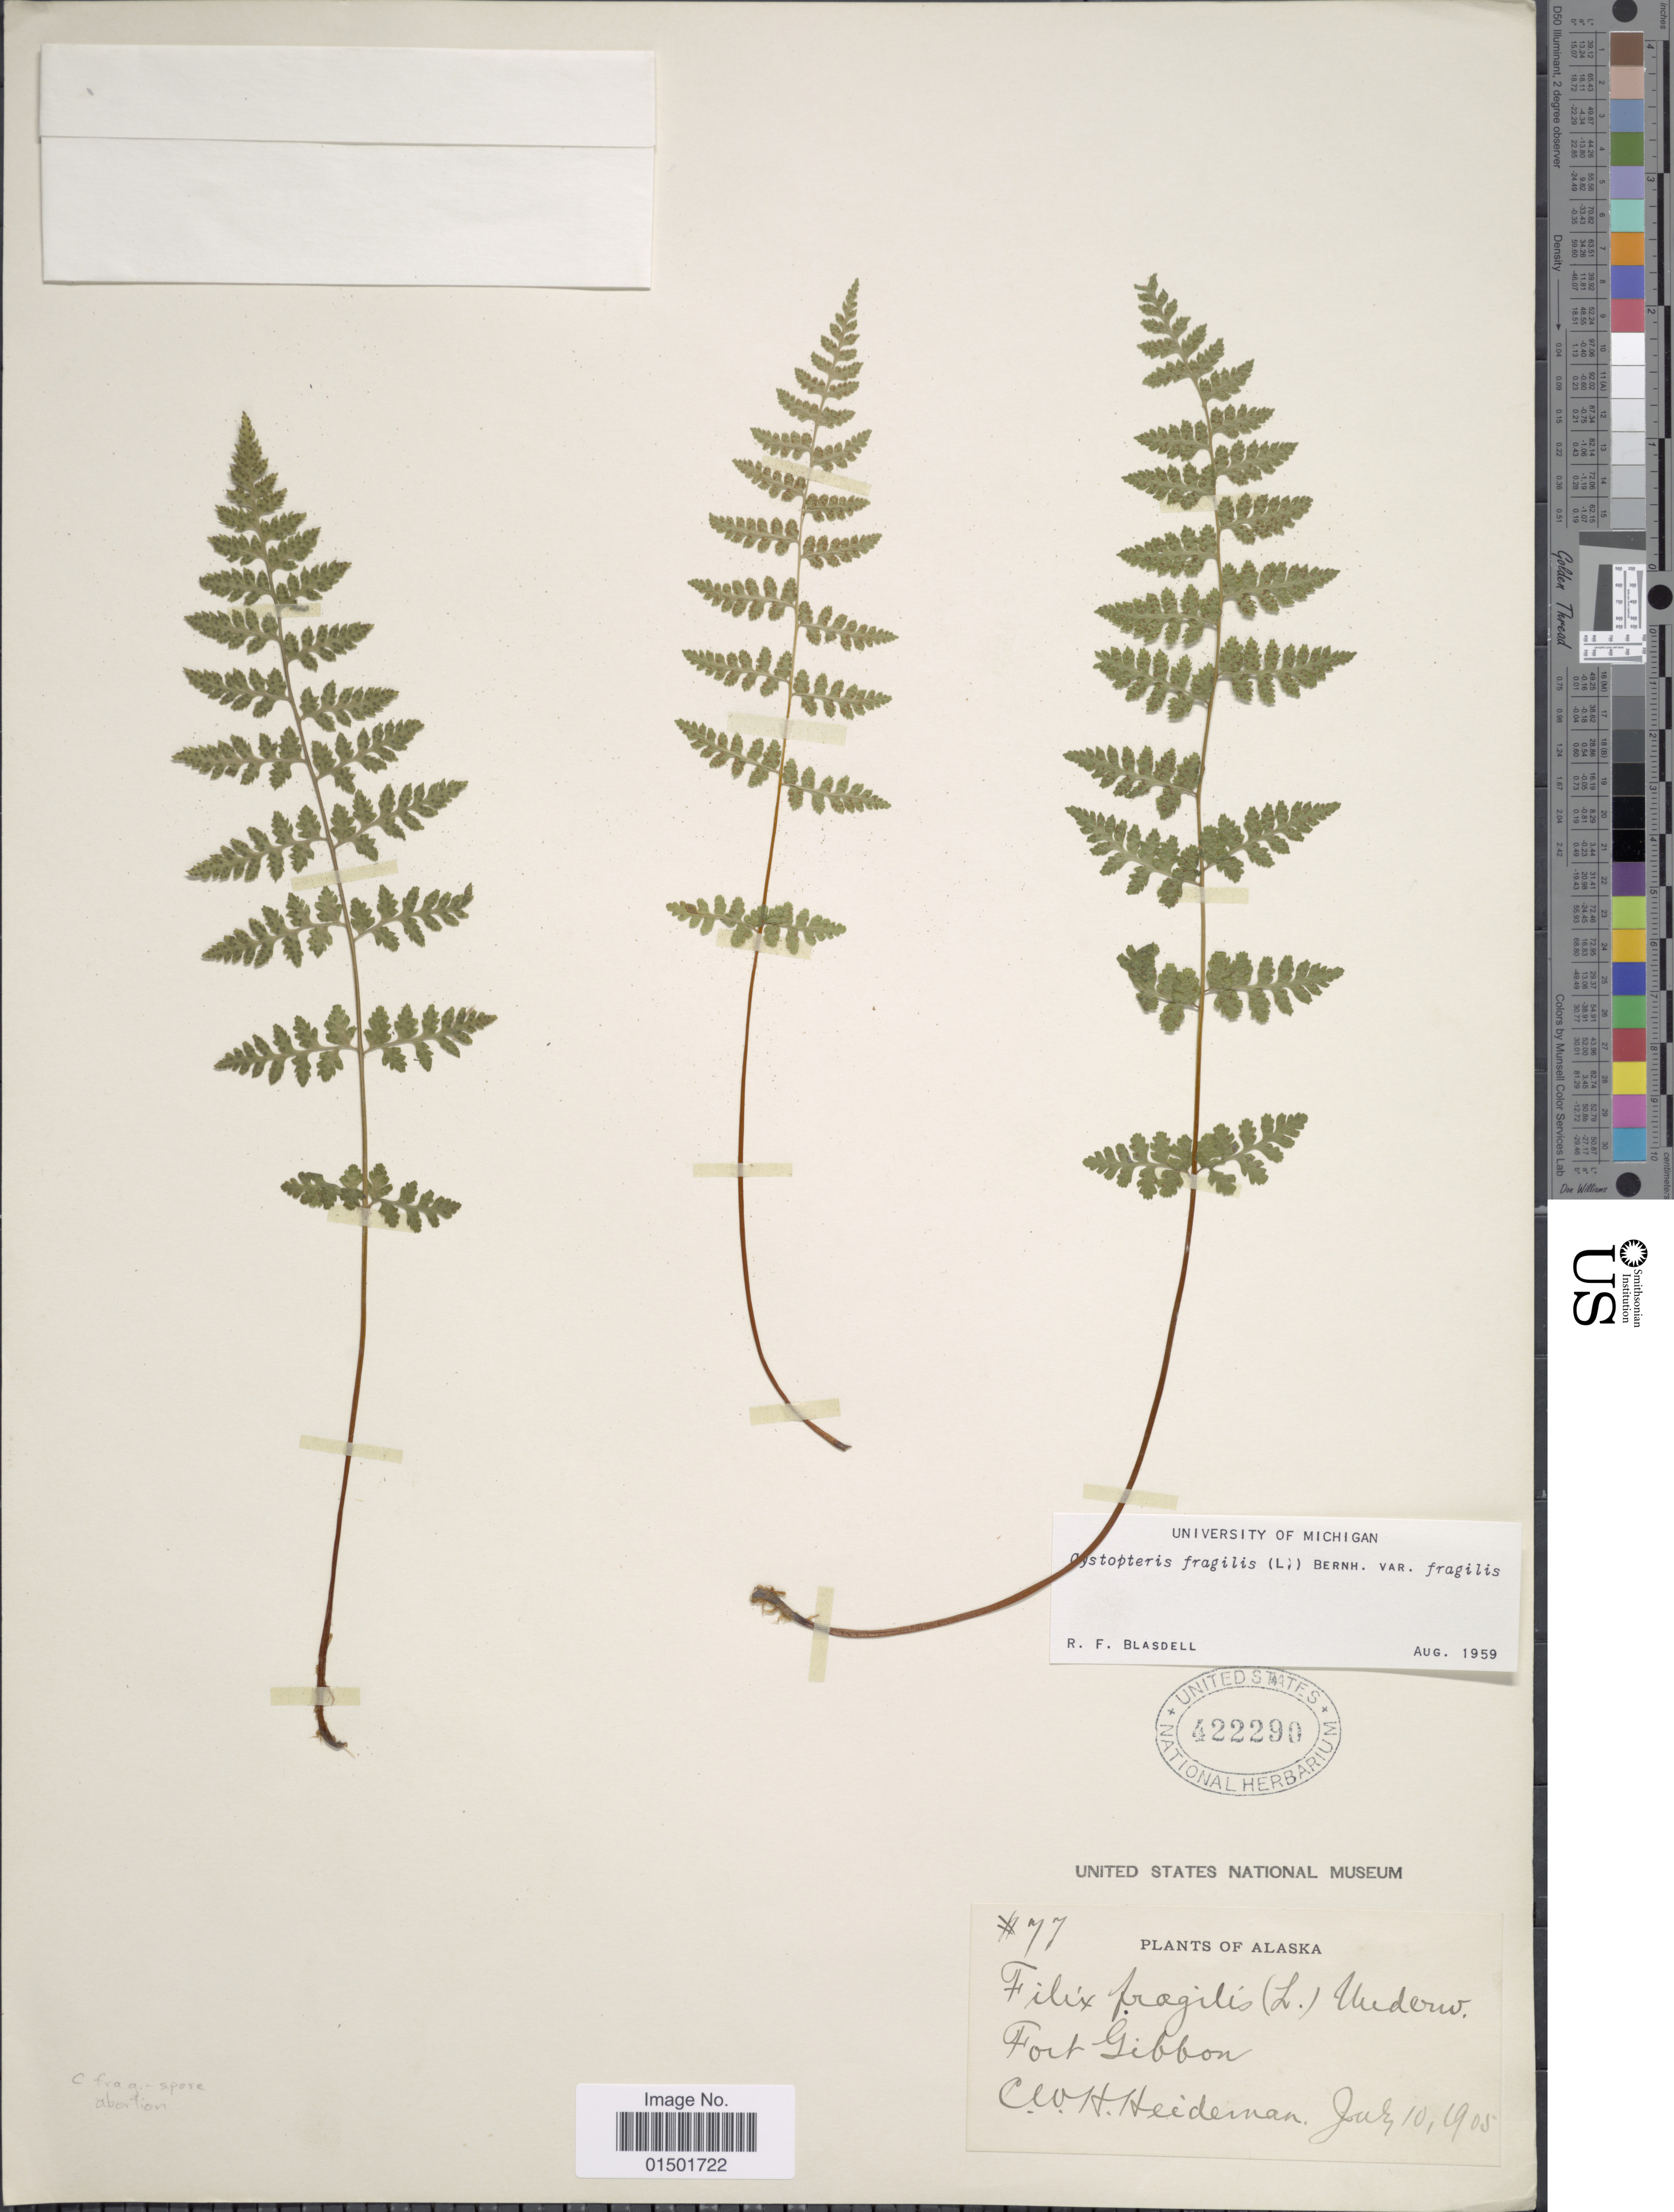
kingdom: Plantae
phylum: Tracheophyta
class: Polypodiopsida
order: Polypodiales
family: Cystopteridaceae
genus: Cystopteris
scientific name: Cystopteris fragilis var. fragilis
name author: (L.) Bernh.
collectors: C. Heideman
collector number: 77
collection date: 1905-07-10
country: United States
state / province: Alaska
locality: Fort Gibbon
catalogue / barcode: US 422290